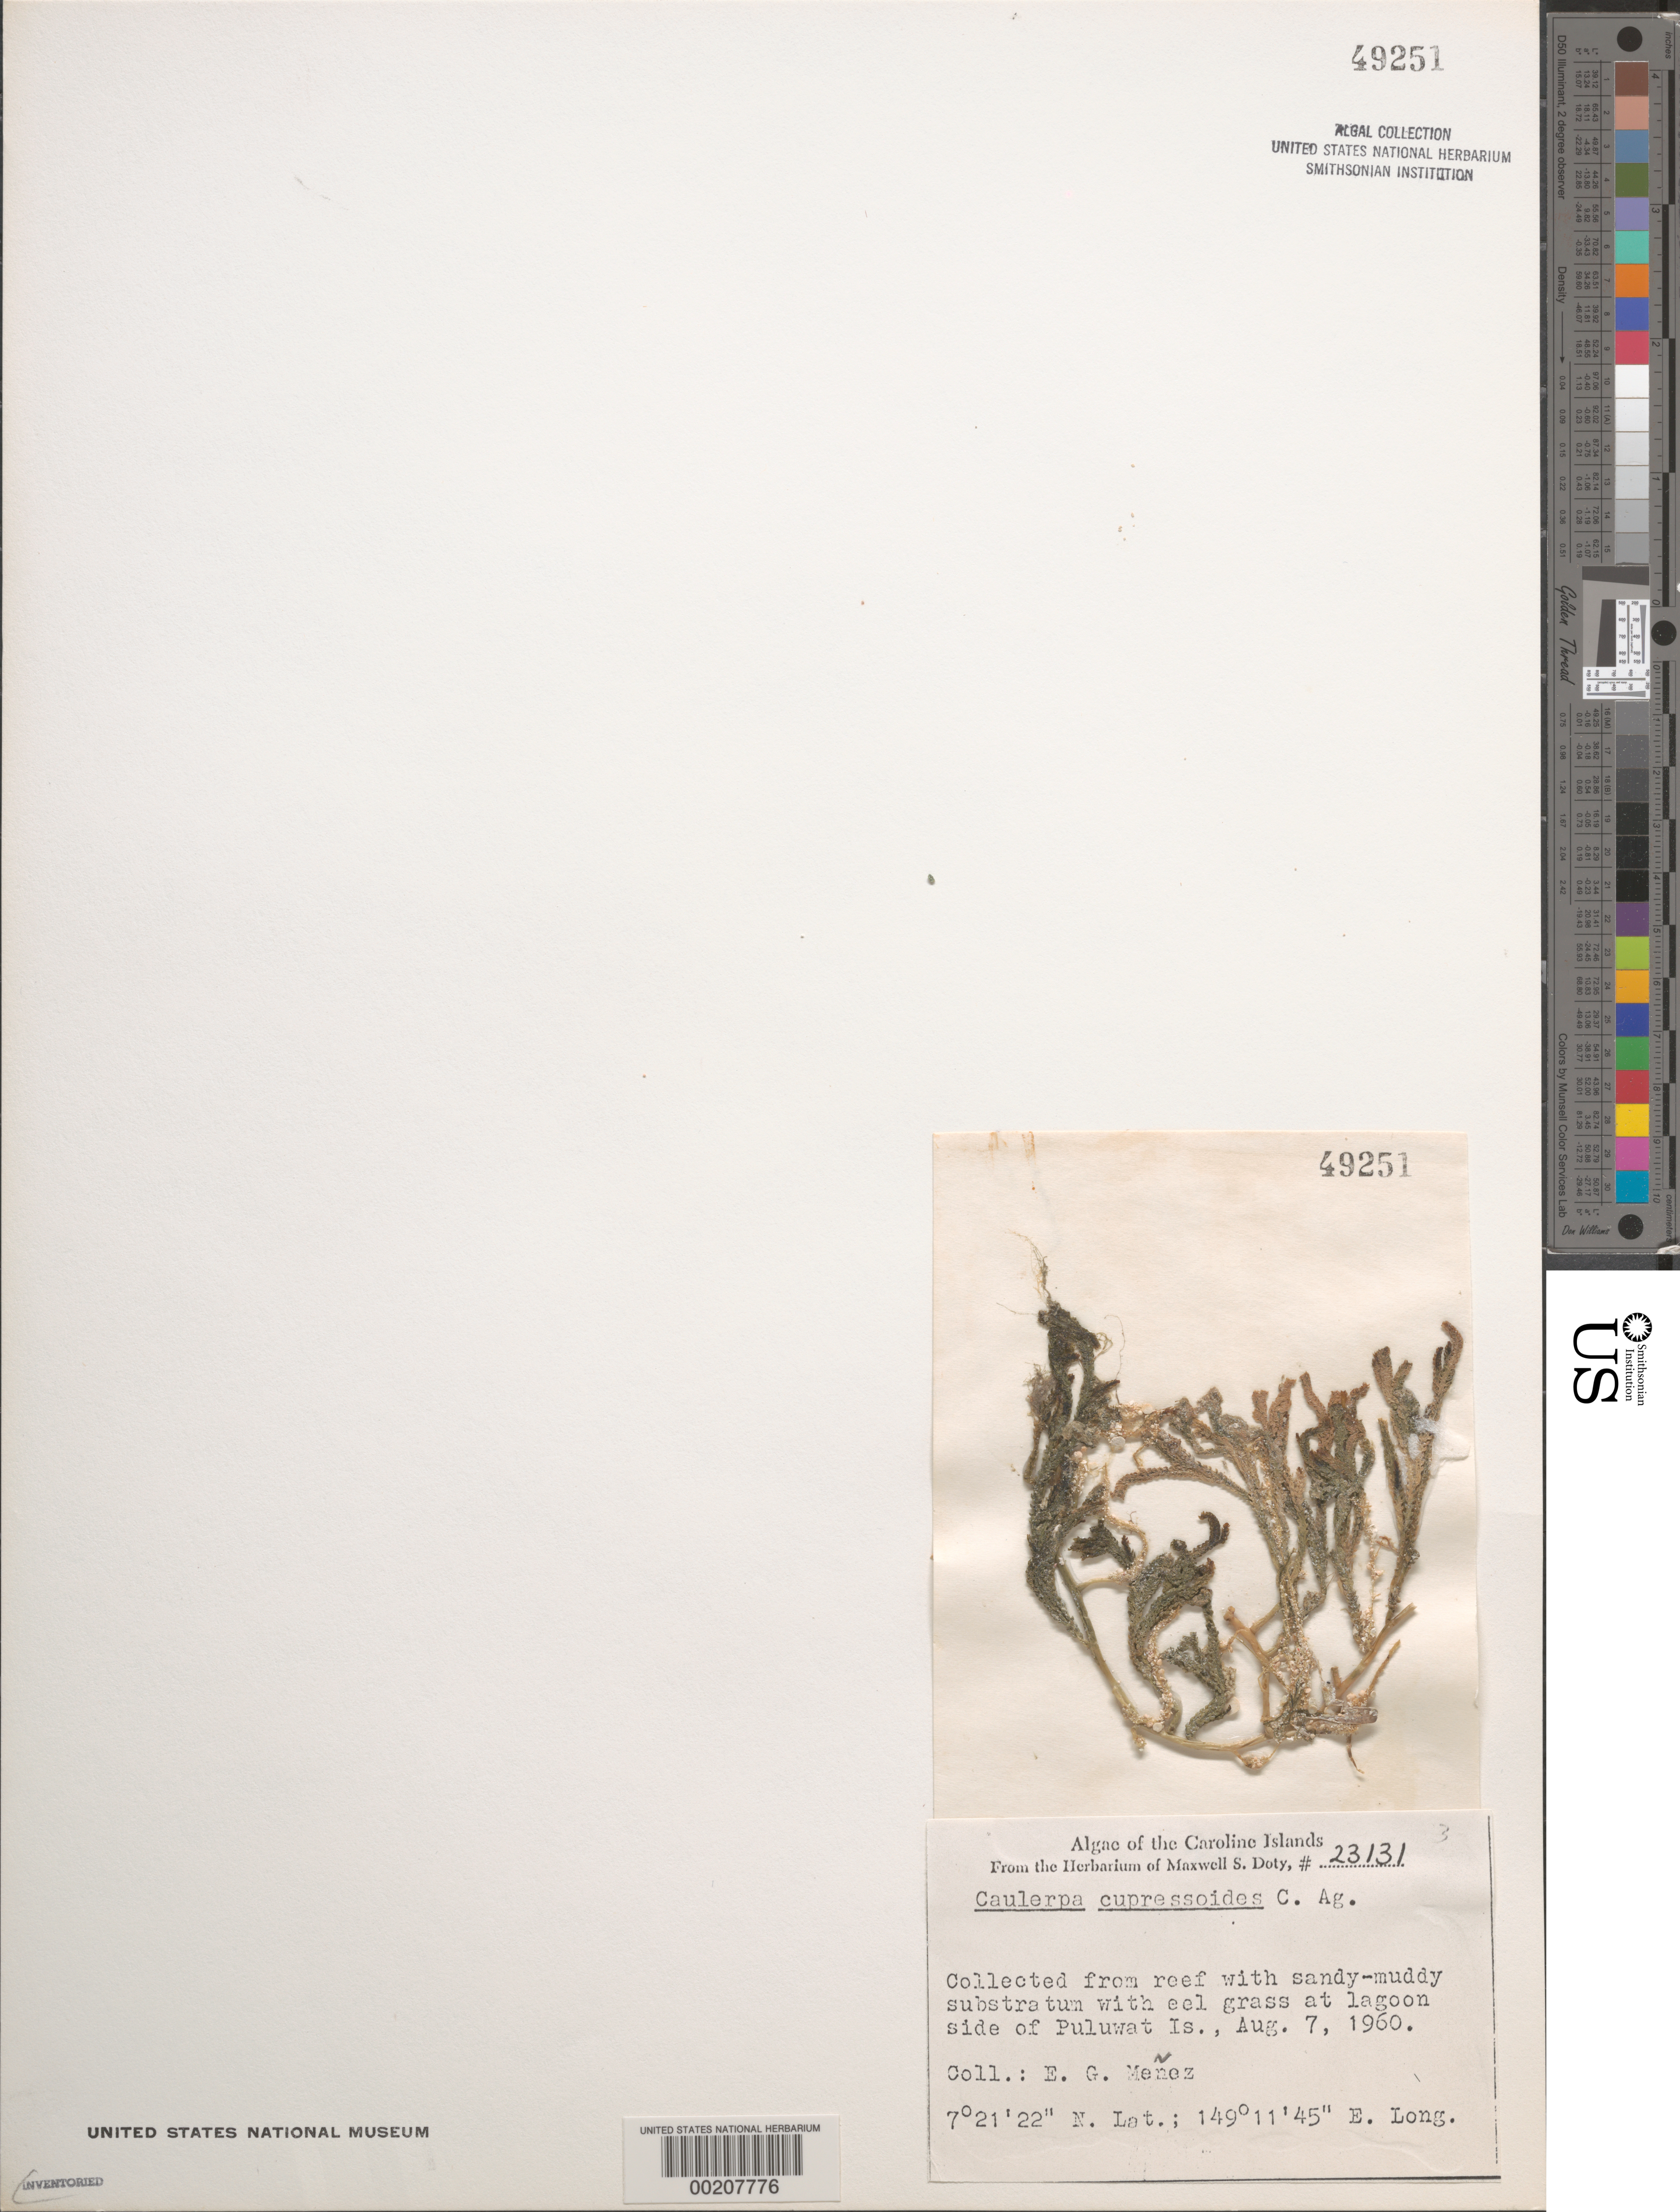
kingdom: Plantae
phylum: Chlorophyta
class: Ulvophyceae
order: Bryopsidales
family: Caulerpaceae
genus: Caulerpa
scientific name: Caulerpa cupressoides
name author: (Vahl) C. Agardh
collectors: Meñez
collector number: MSD 23131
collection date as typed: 07 Aug 1960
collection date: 1960-08-07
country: Micronesia, Federated States of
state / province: Truk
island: Puluwat Atoll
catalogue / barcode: US 49251